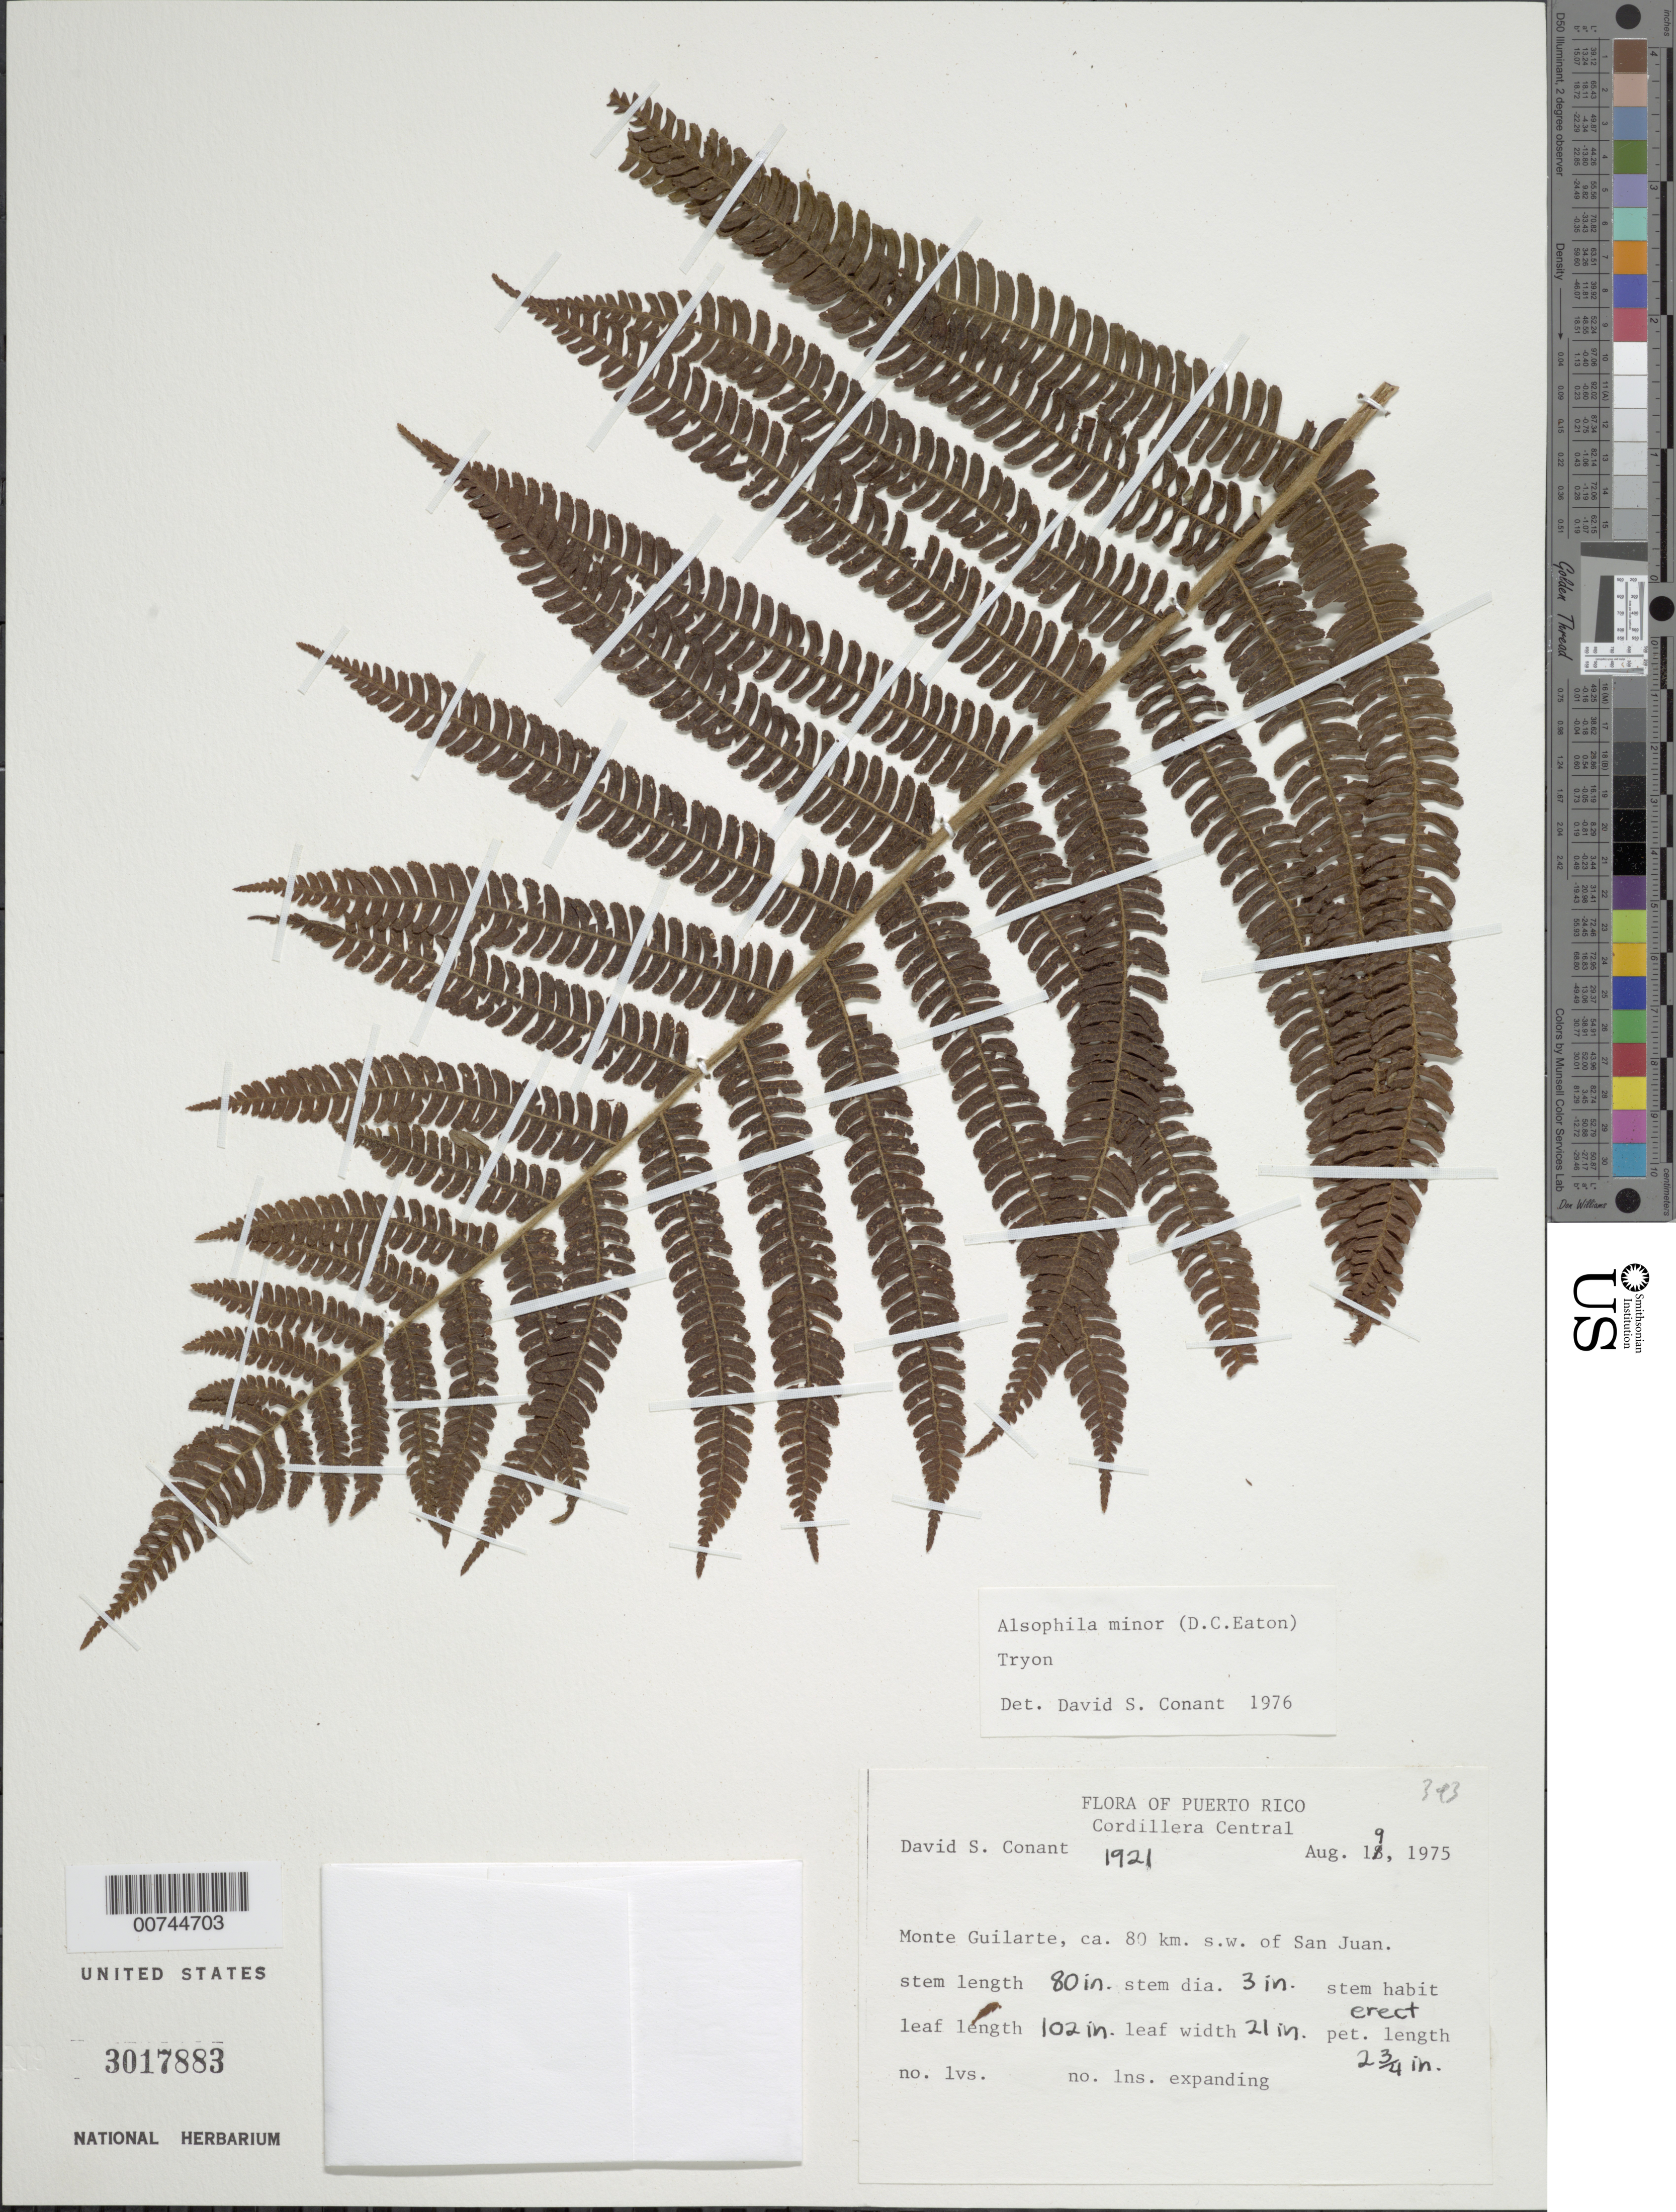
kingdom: Plantae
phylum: Tracheophyta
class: Polypodiopsida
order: Cyatheales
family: Cyatheaceae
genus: Alsophila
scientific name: Alsophila minor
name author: (D.C. Eaton) R.M. Tryon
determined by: Conant, D. S.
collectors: D. S. Conant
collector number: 1921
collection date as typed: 19 Aug 1975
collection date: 1975-08-19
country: Puerto Rico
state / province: Adjuntas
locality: Cordillera Central. Monte Guilarte, ca. 80 km SW of San Juan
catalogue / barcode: US 3017883